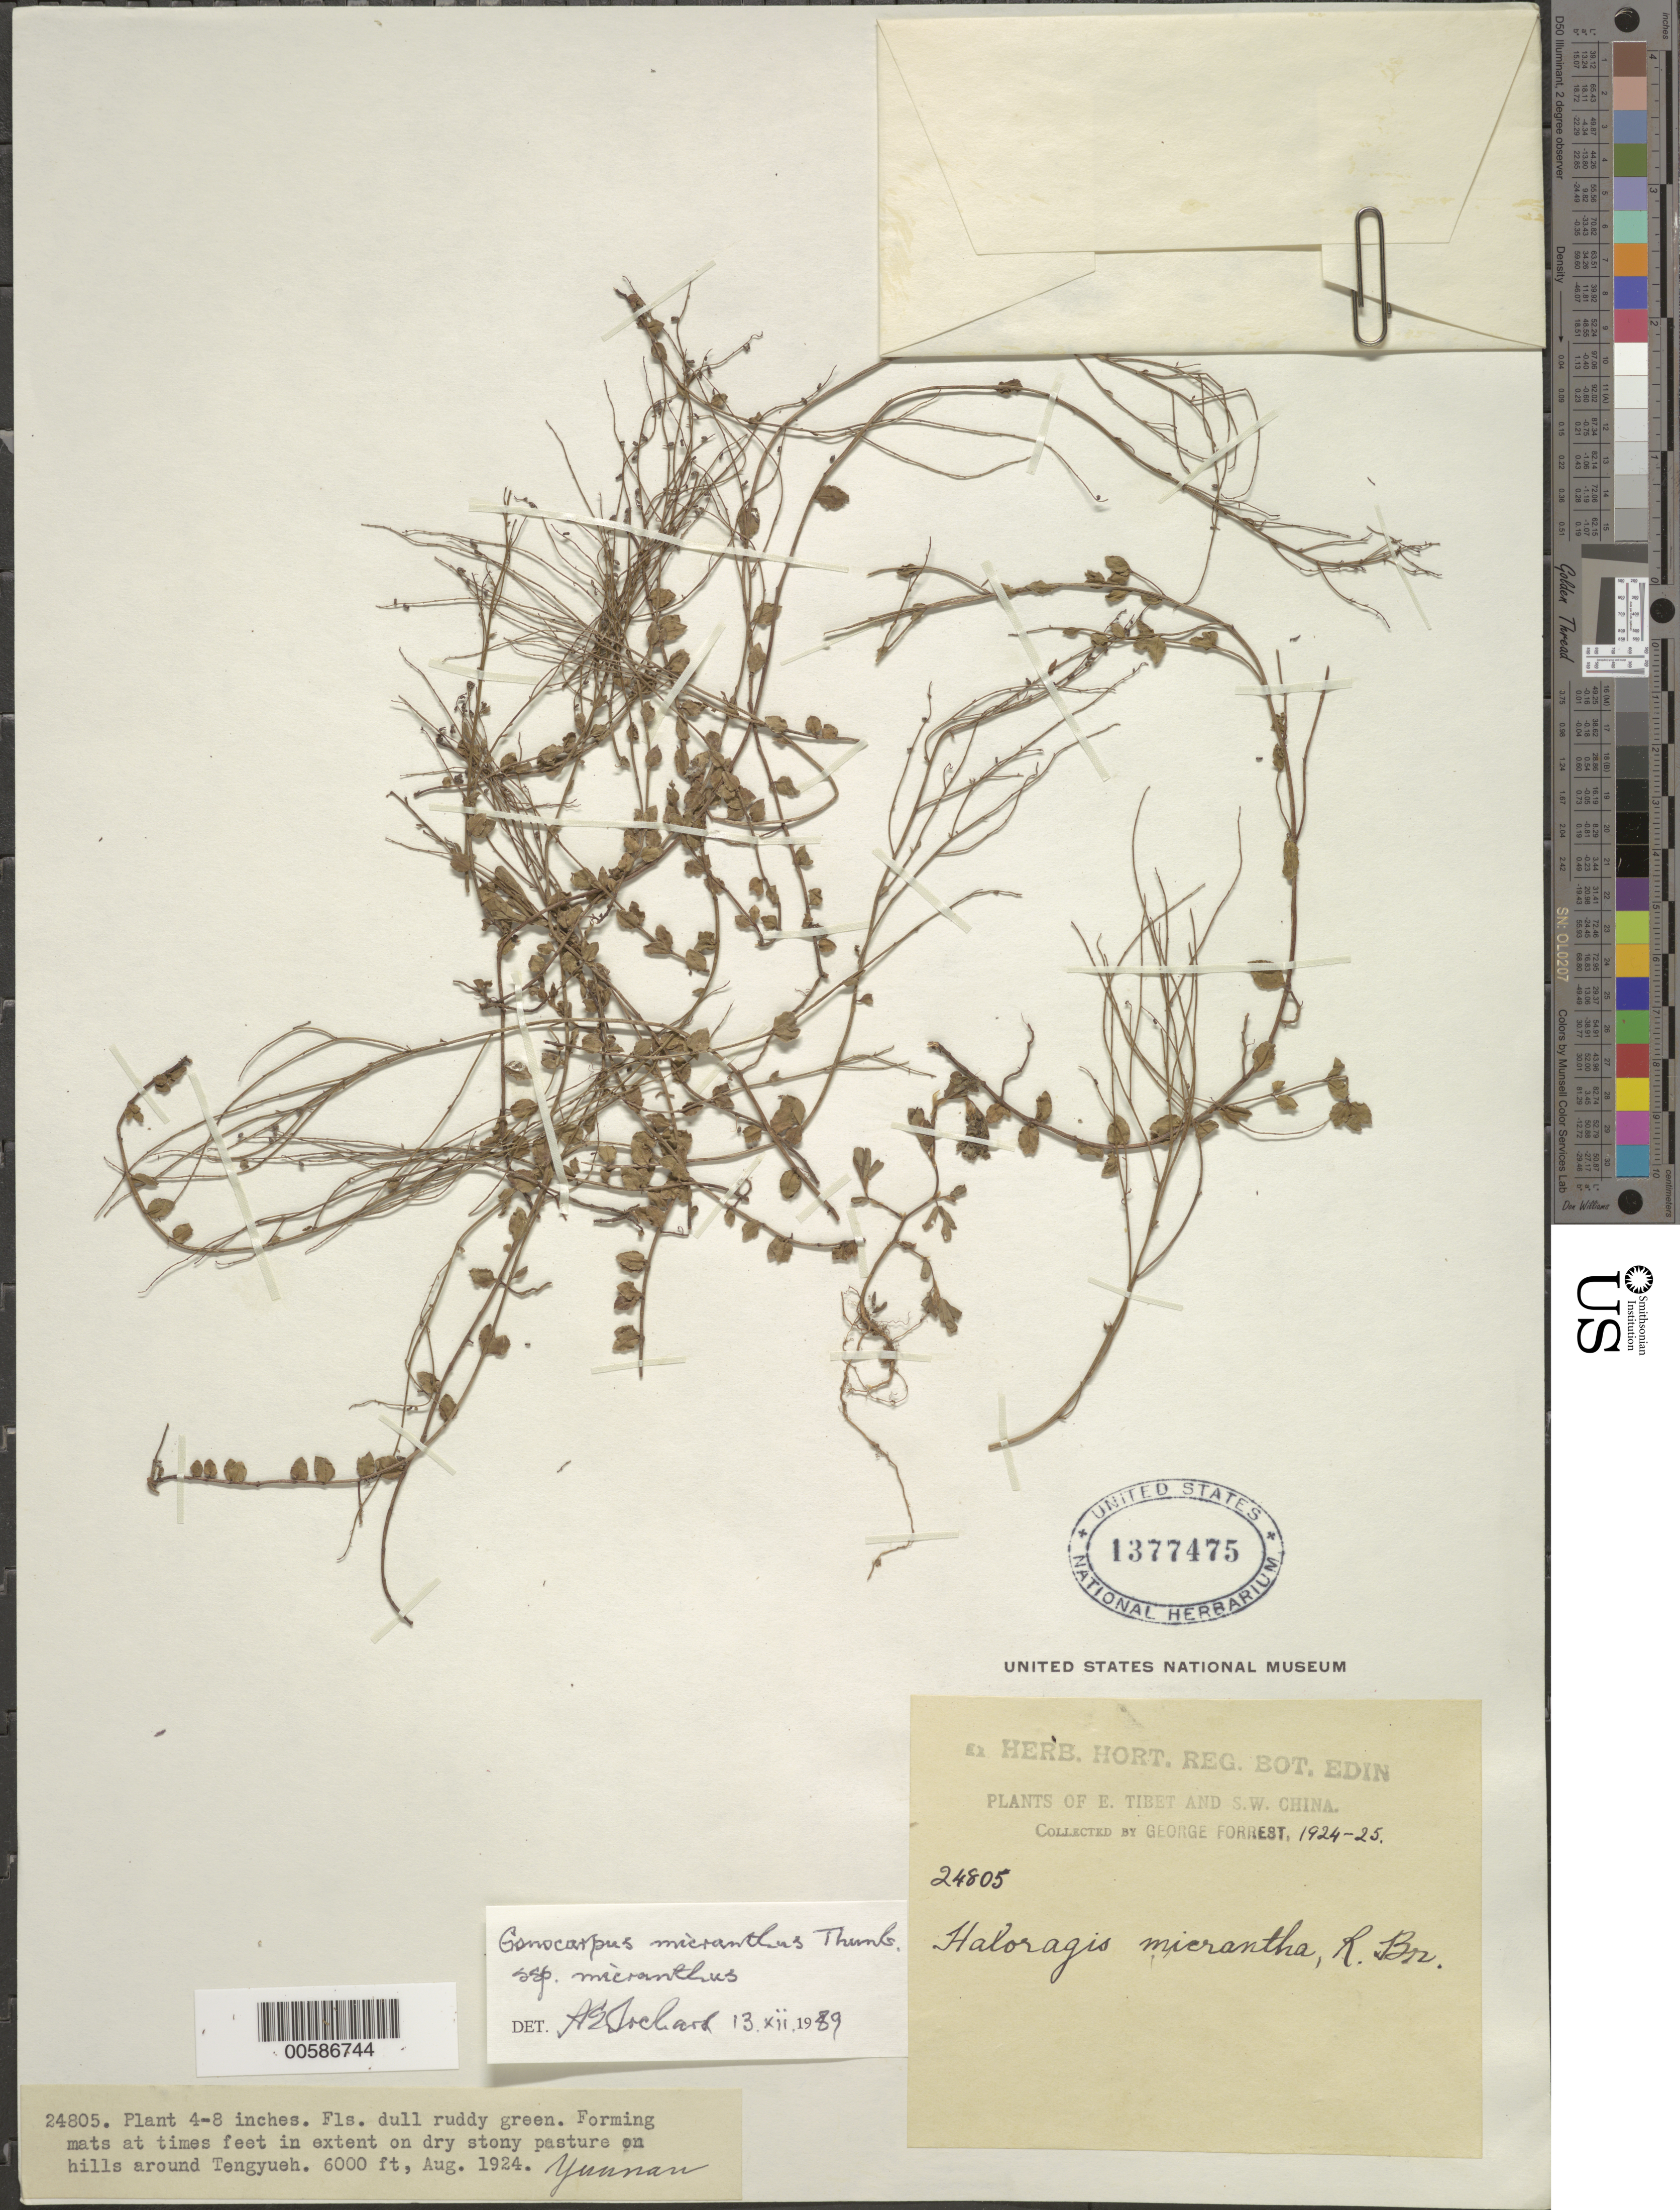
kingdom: Plantae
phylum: Tracheophyta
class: Magnoliopsida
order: Saxifragales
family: Haloragaceae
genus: Gonocarpus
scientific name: Gonocarpus micranthus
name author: Thunb.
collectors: G. Forrest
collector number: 24805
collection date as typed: Aug 1924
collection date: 1924-08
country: China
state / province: Yunnan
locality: Tengyueh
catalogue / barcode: US 1377475